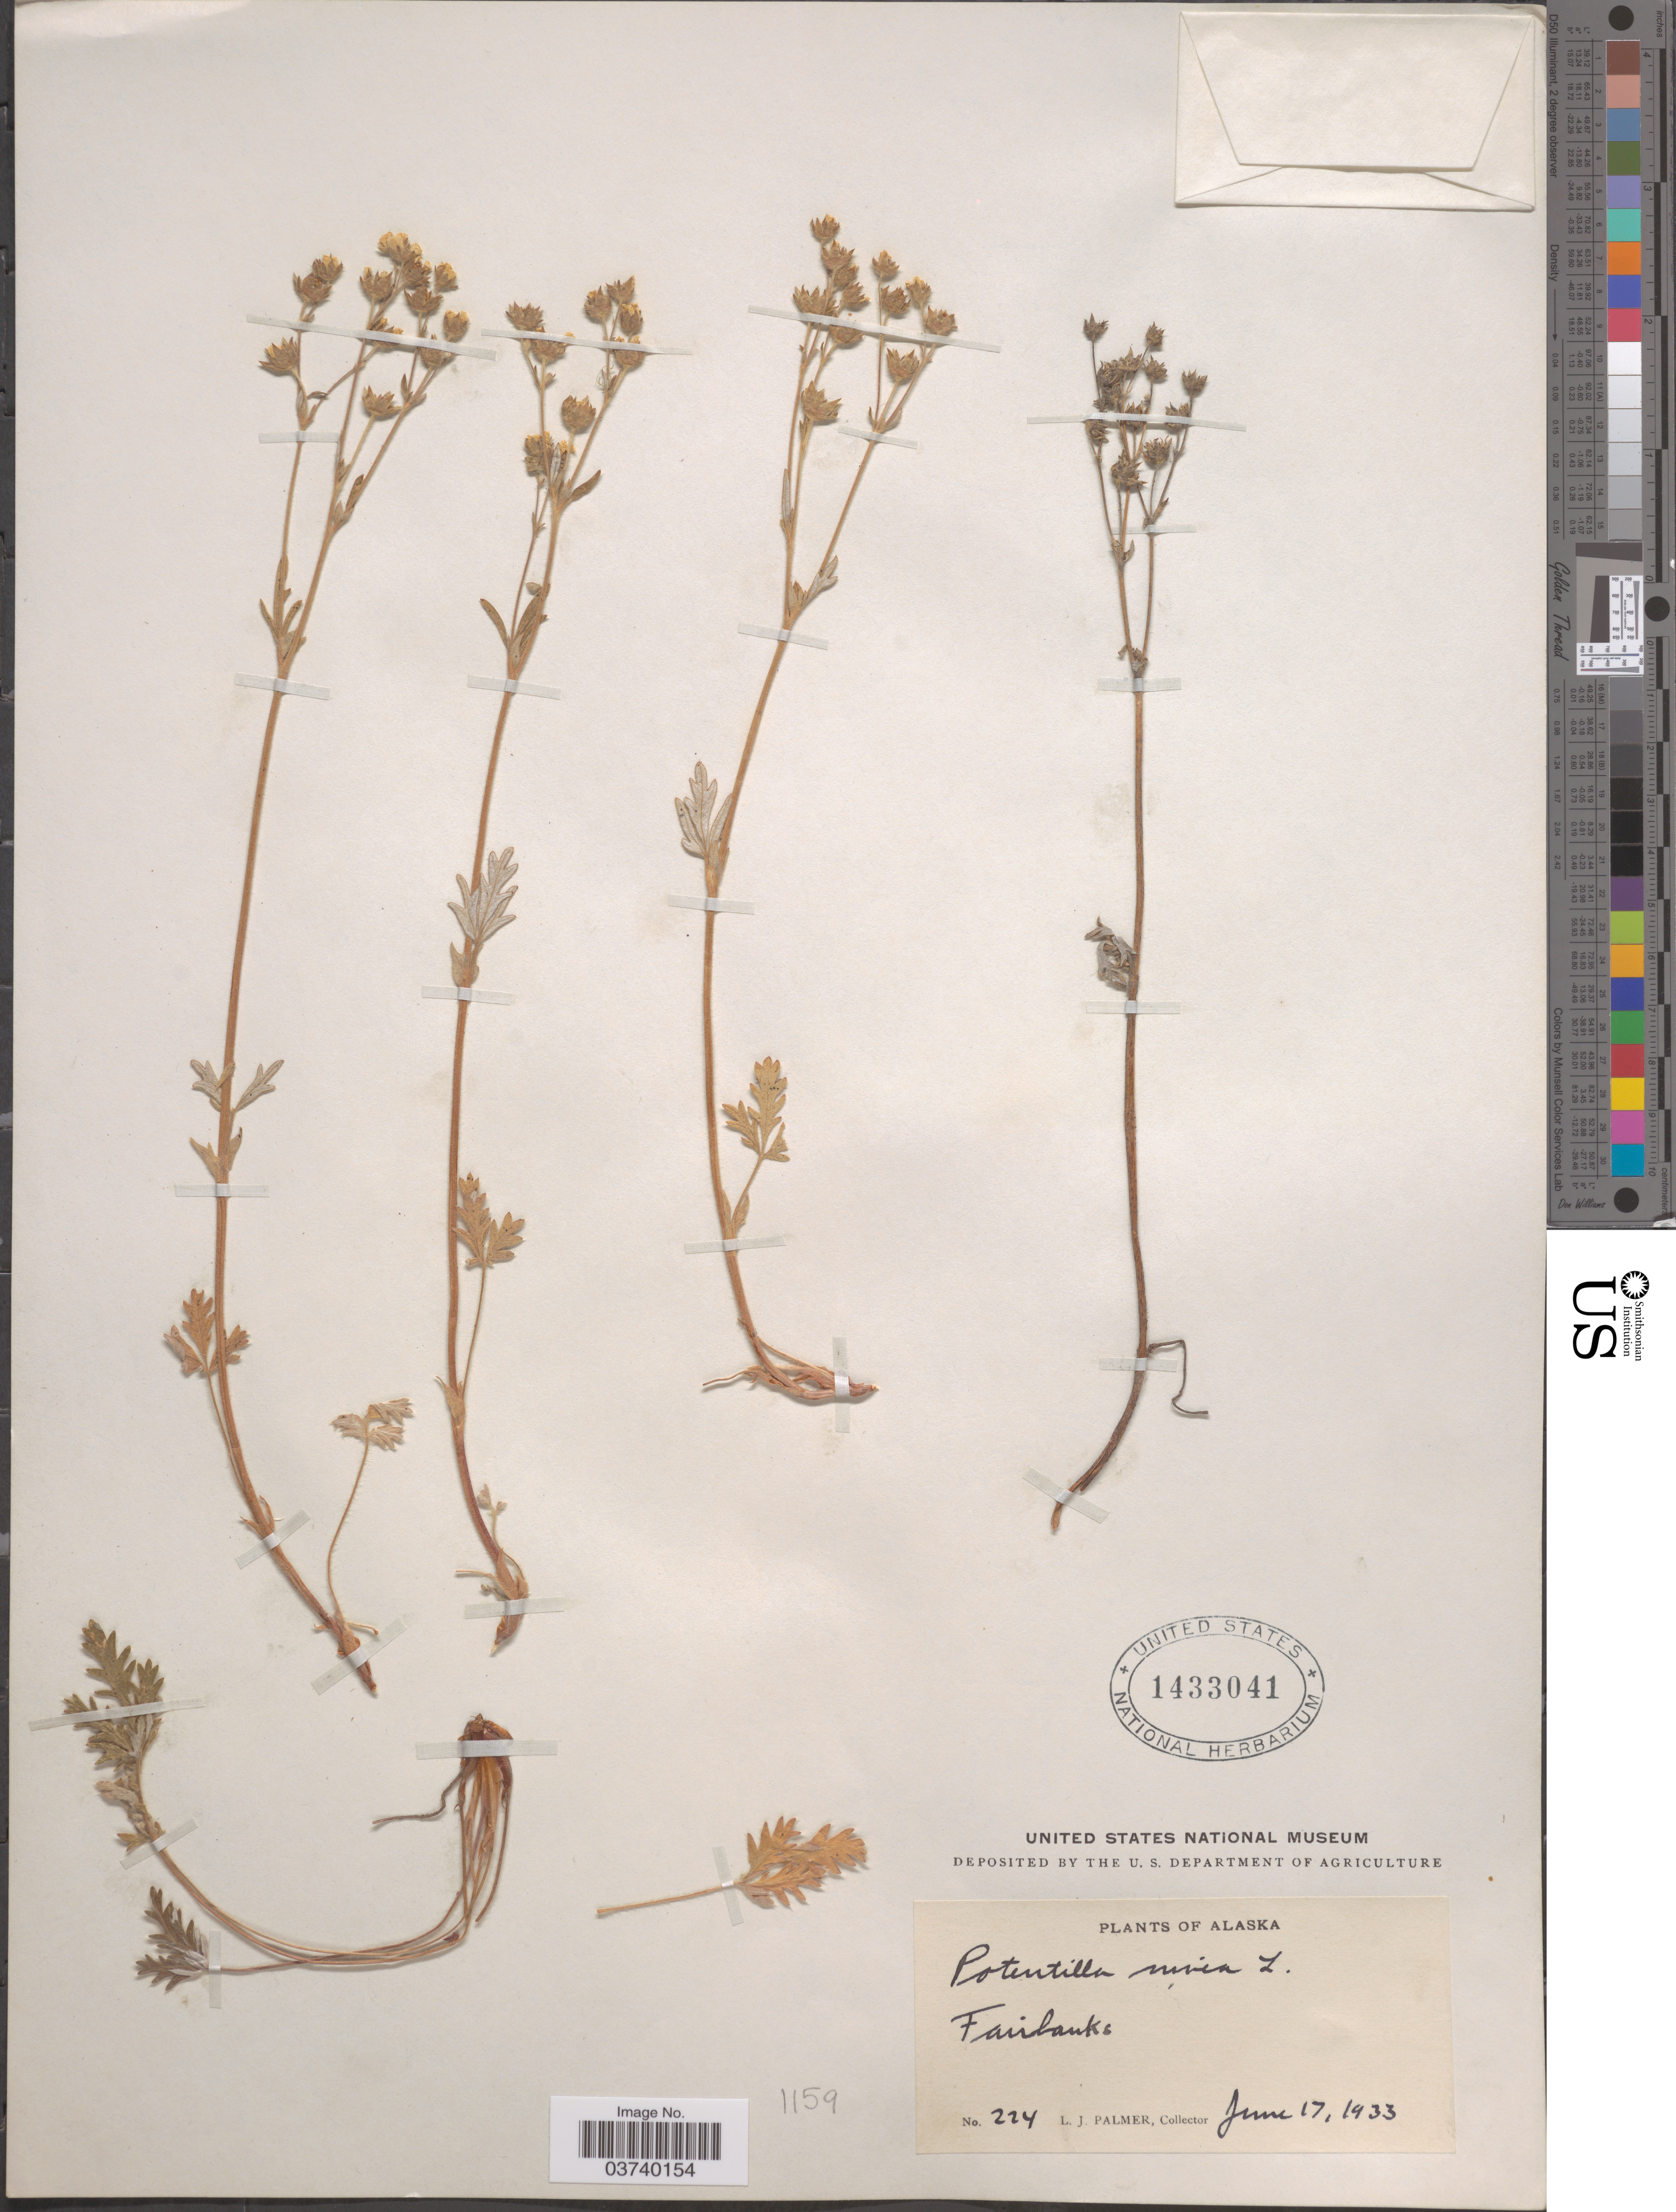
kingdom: Plantae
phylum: Tracheophyta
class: Magnoliopsida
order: Rosales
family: Rosaceae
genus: Potentilla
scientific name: Potentilla nivea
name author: L.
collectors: L. J. Palmer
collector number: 224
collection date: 1933-06-17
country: United States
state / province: Alaska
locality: Fairbanks.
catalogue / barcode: US 1433041